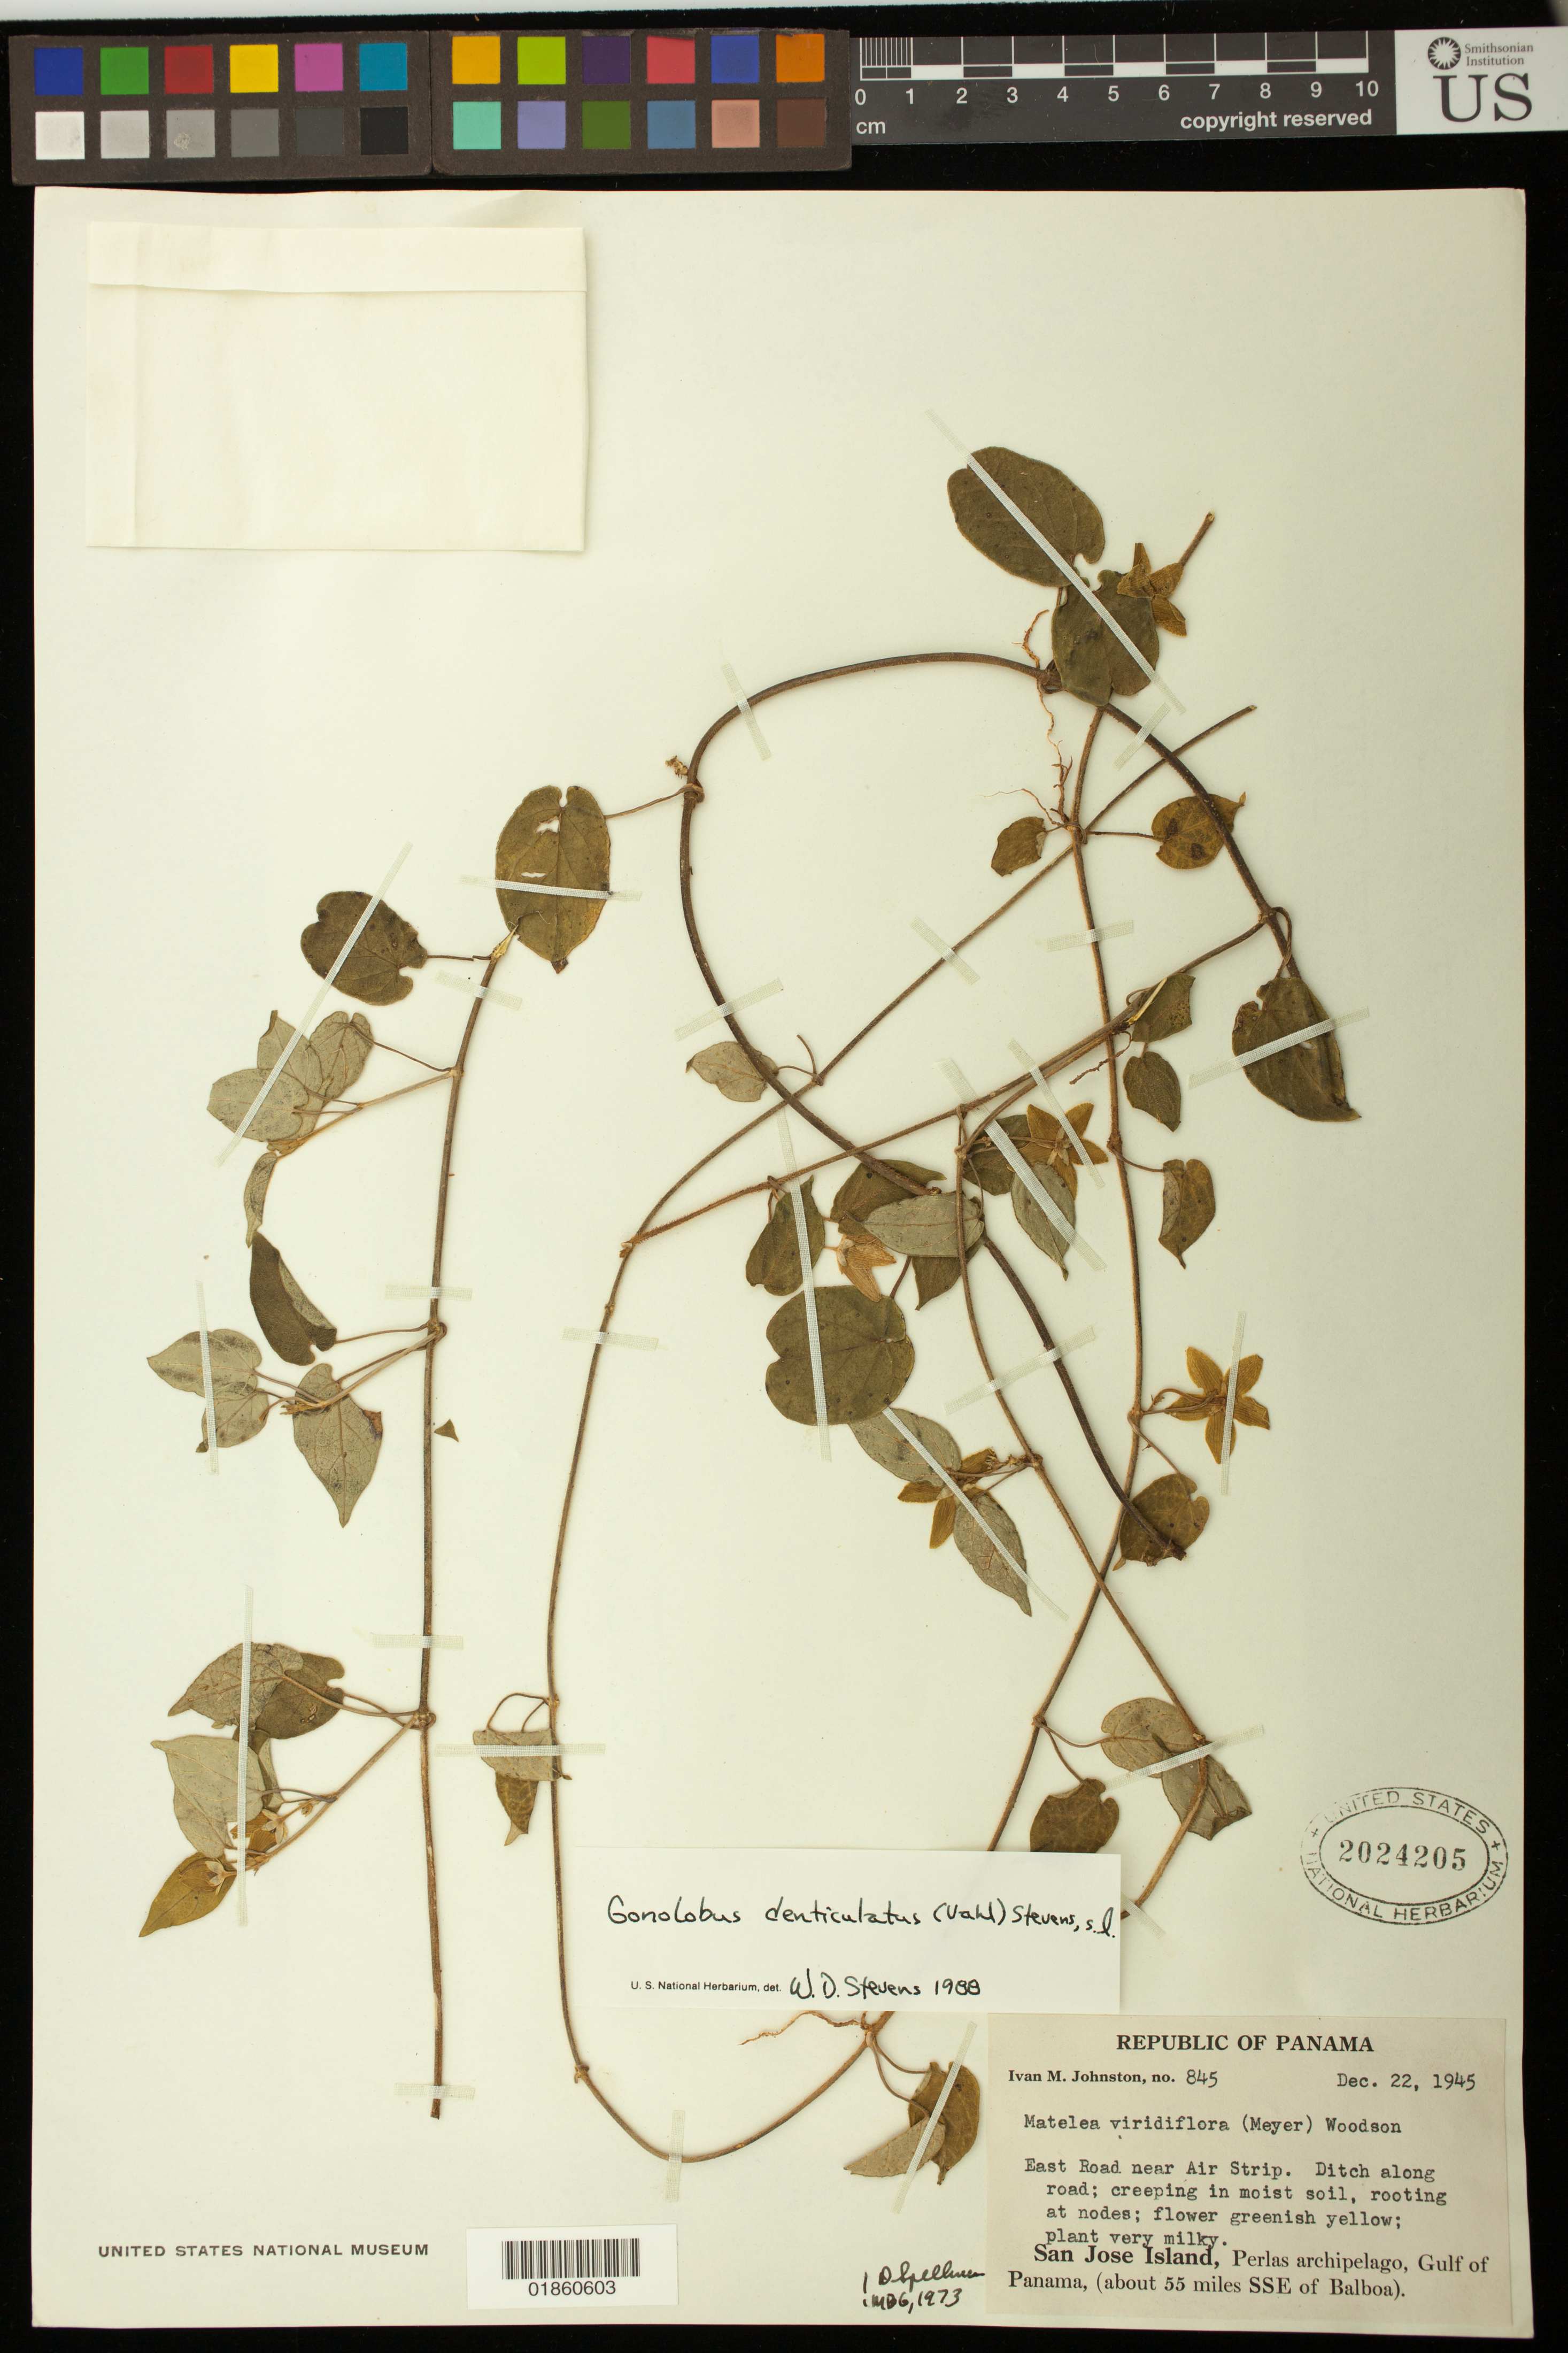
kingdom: Plantae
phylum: Tracheophyta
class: Magnoliopsida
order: Gentianales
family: Apocynaceae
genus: Gonolobus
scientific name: Gonolobus denticulatus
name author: (Vahl) W.D. Stevens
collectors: I.M. Johnston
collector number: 845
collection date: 1945-12-22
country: Panama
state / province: Panamá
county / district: Balboa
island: San Jose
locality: East Road near Air Strip. San Jose Island, Perlas archipelago, Gulf of Panama, (about 55 miles SSE of Balboa).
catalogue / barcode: US 2024205